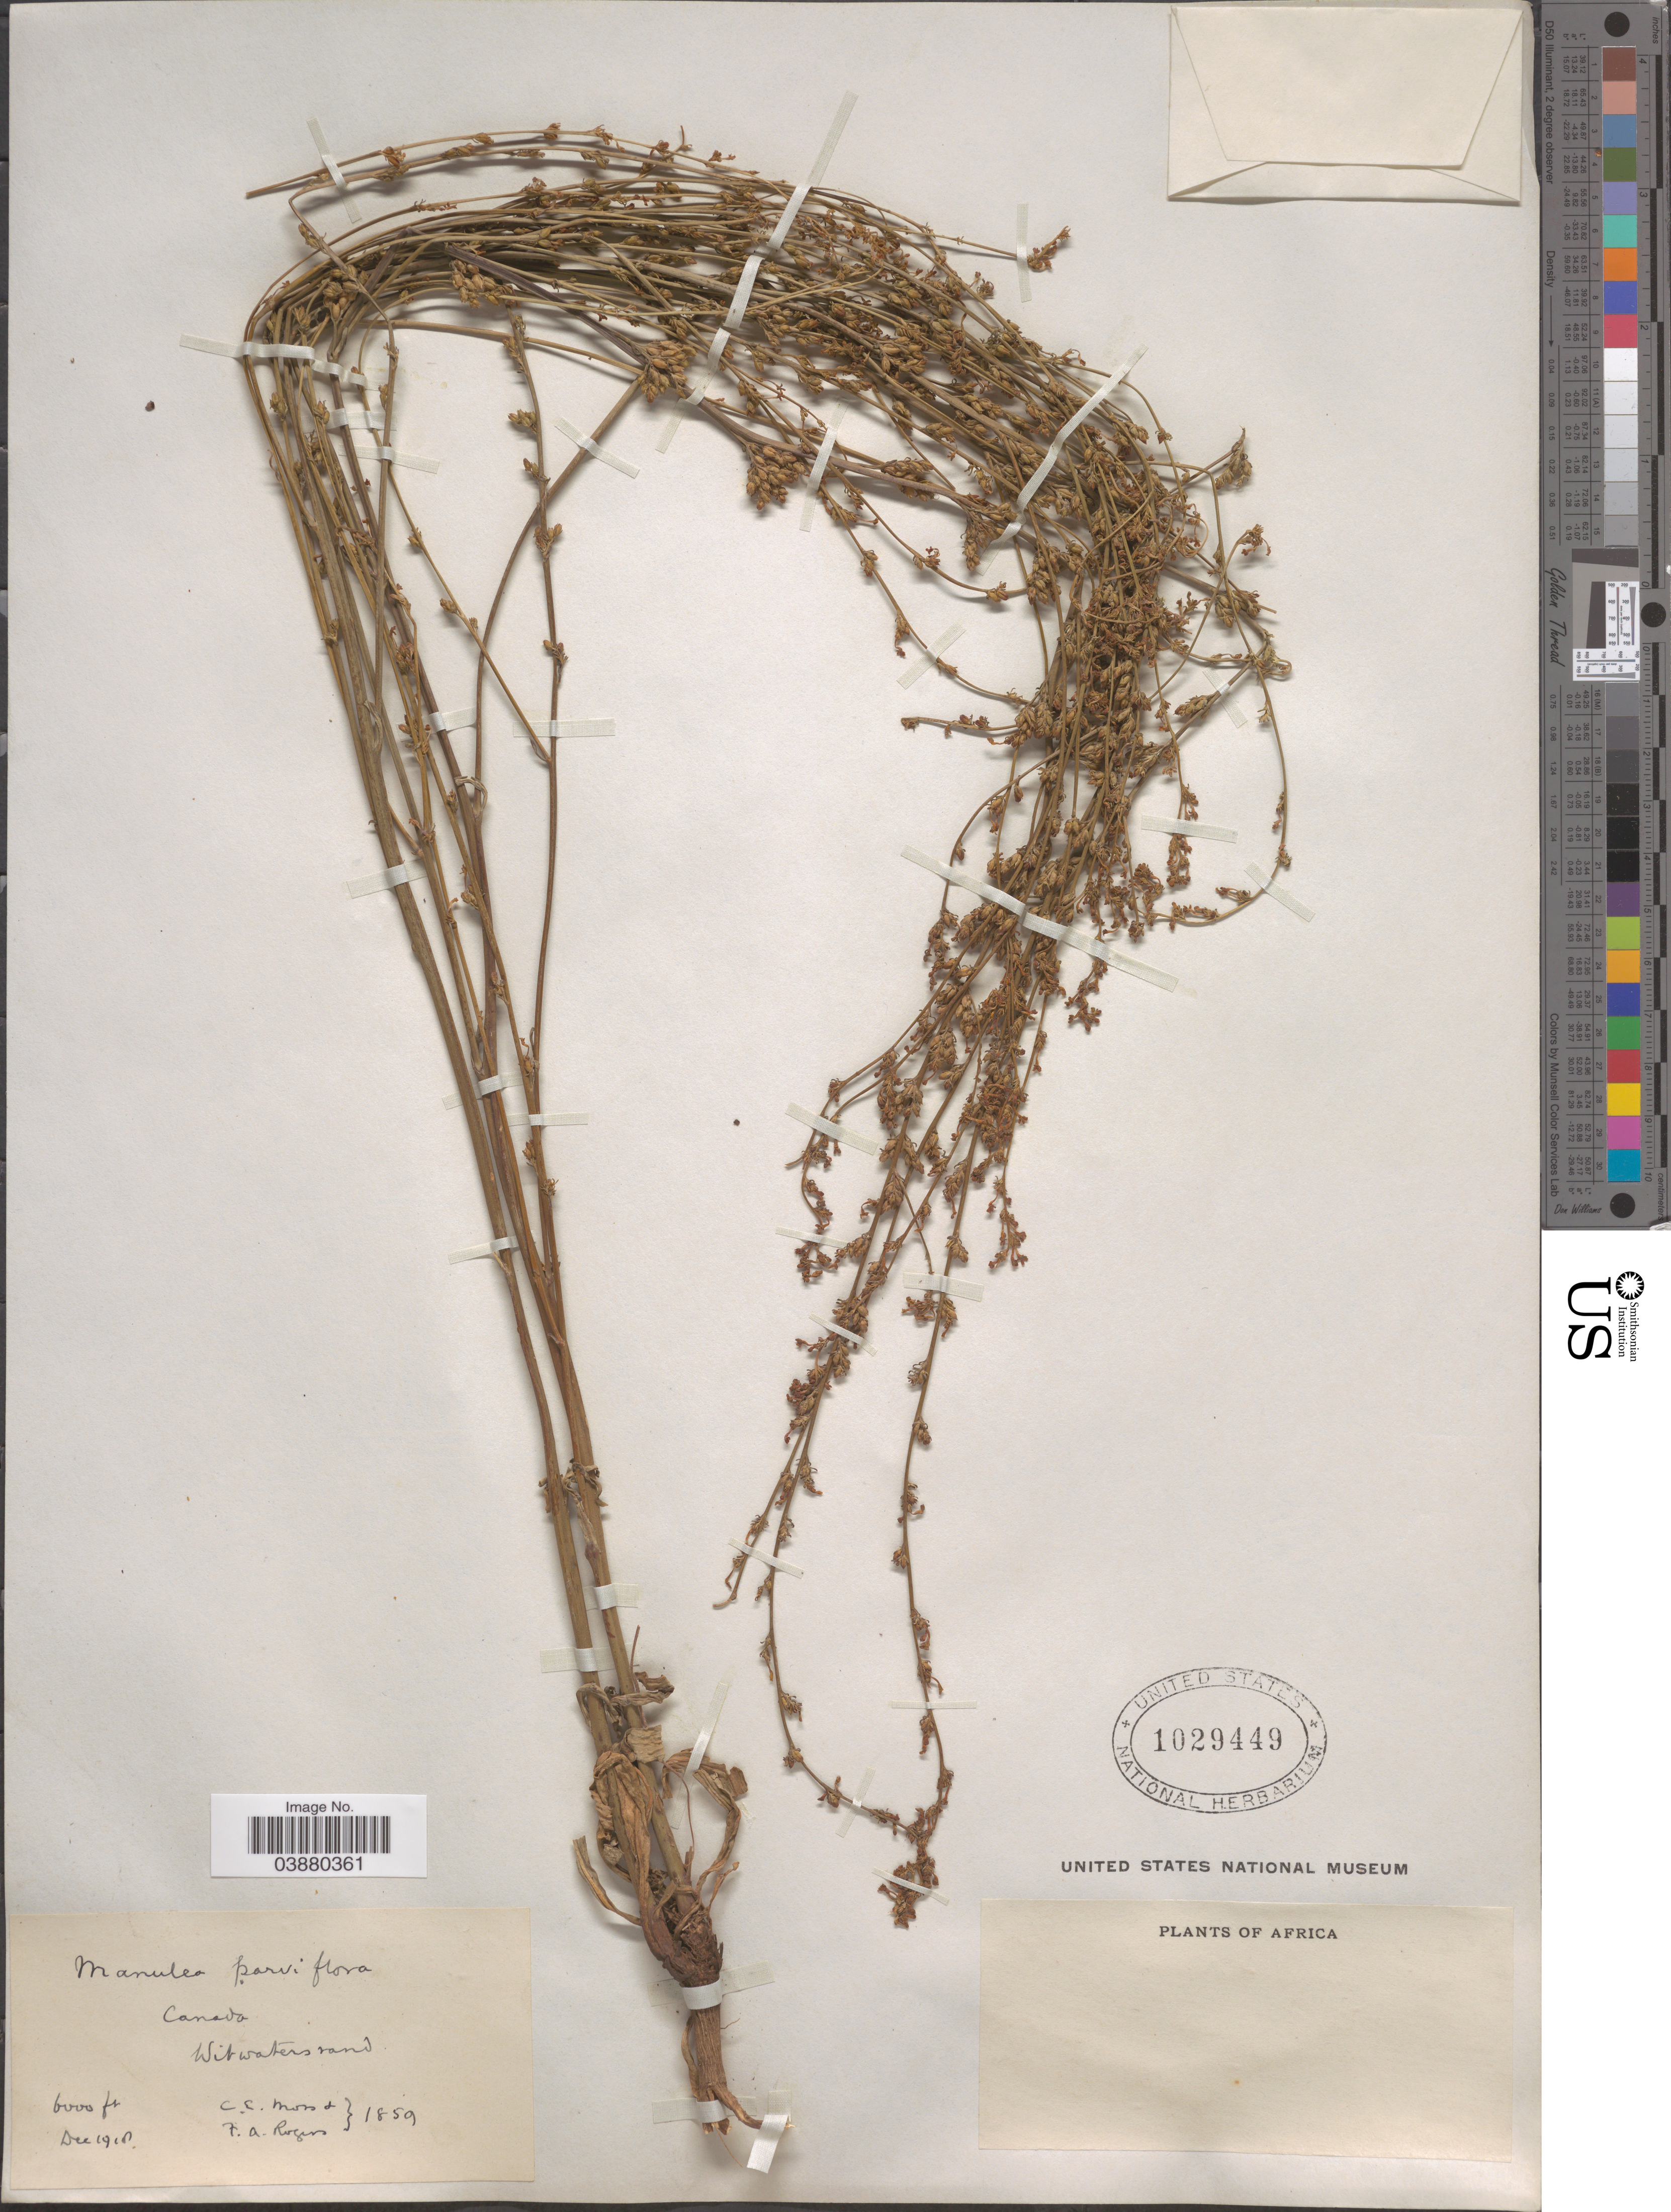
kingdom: Plantae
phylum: Tracheophyta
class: Magnoliopsida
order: Lamiales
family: Scrophulariaceae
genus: Manulea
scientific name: Manulea parviflora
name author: Benth.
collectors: C. E. Moss & F. A. Rogers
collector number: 1859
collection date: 1918-12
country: South Africa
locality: Canada. Witwatersrand. Africa.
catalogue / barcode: US 1029449